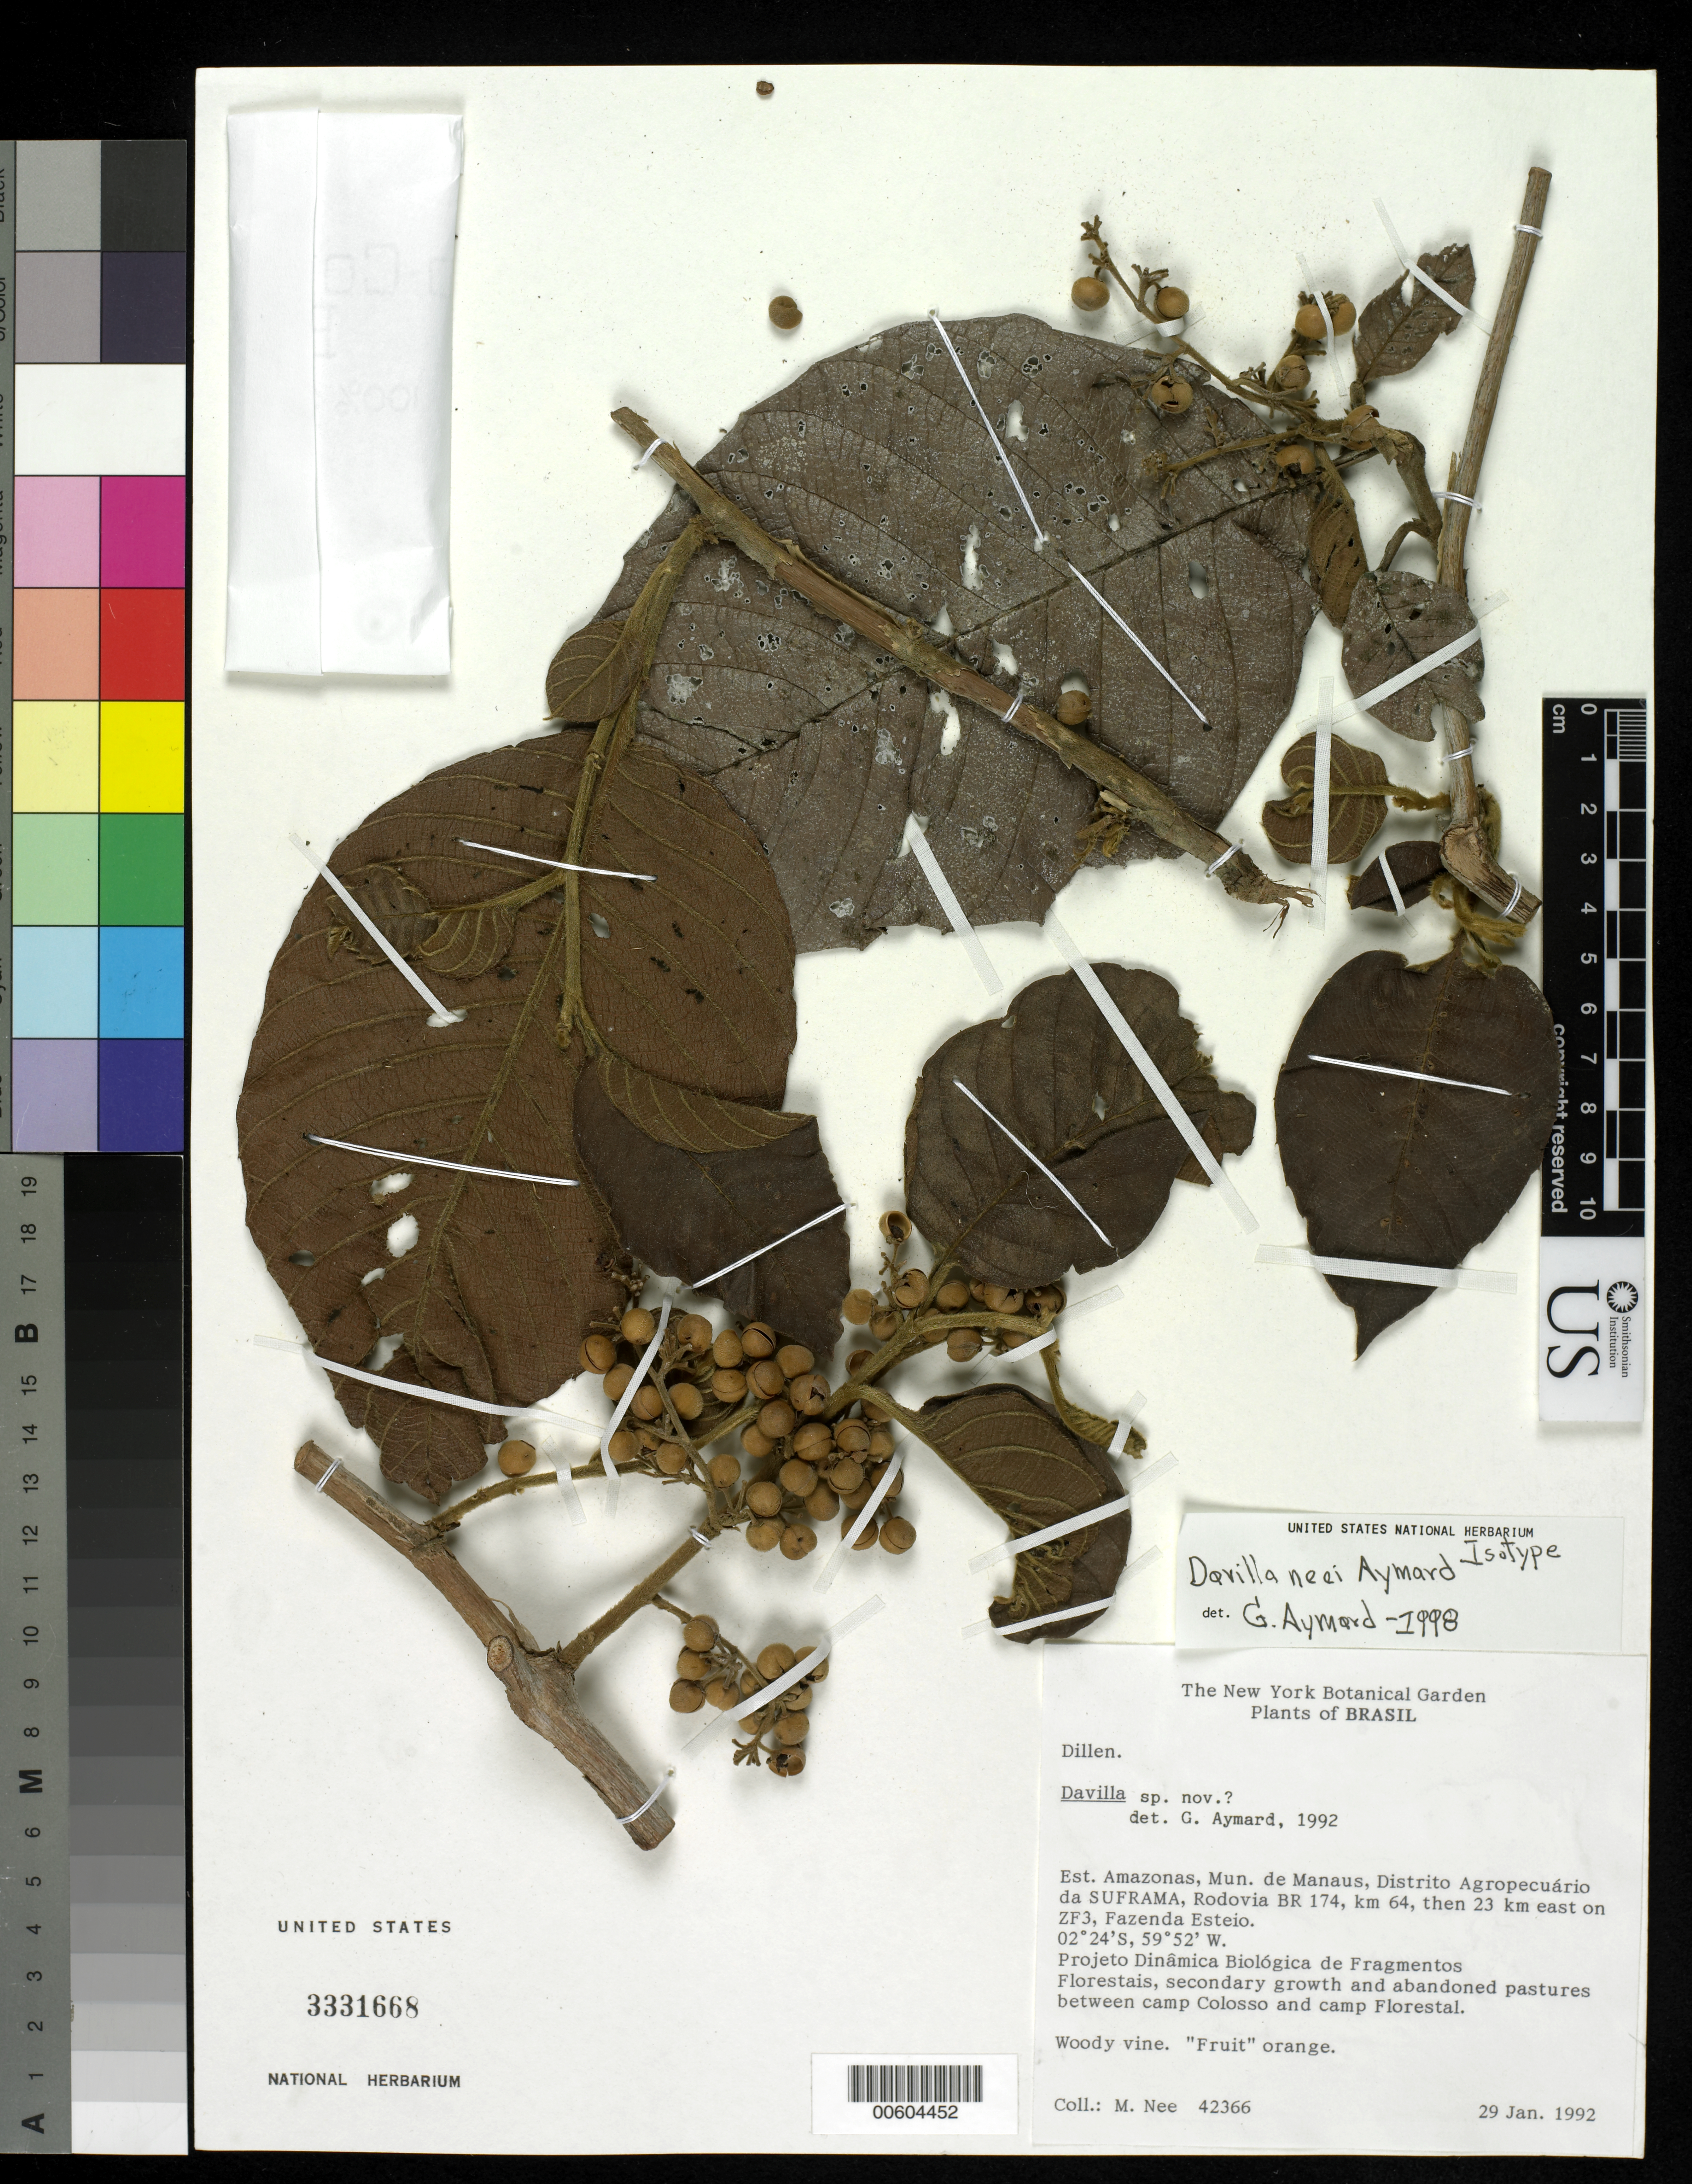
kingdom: Plantae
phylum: Tracheophyta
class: Magnoliopsida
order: Dilleniales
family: Dilleniaceae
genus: Davilla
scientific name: Davilla neei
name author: Aymard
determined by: Aymard C., G. A., (PORT), Univ. Nac. Exp. de los Llanos Ezequiel Zamora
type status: Isotype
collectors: M. Nee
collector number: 42366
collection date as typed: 29 Jan 1992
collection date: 1992-01-29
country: Brazil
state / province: Amazonas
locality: Est. Amazonas, Mun. de Manaus, Distrito Agropecuário da SUFRAMA, Rodovia BR 174, km 64, then 23 km east on ZF3, Fazenda Esteio.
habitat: Florestais, secondary growth and abandoned pastures between camp Colosso and camp Florestal.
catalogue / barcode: US 3331668